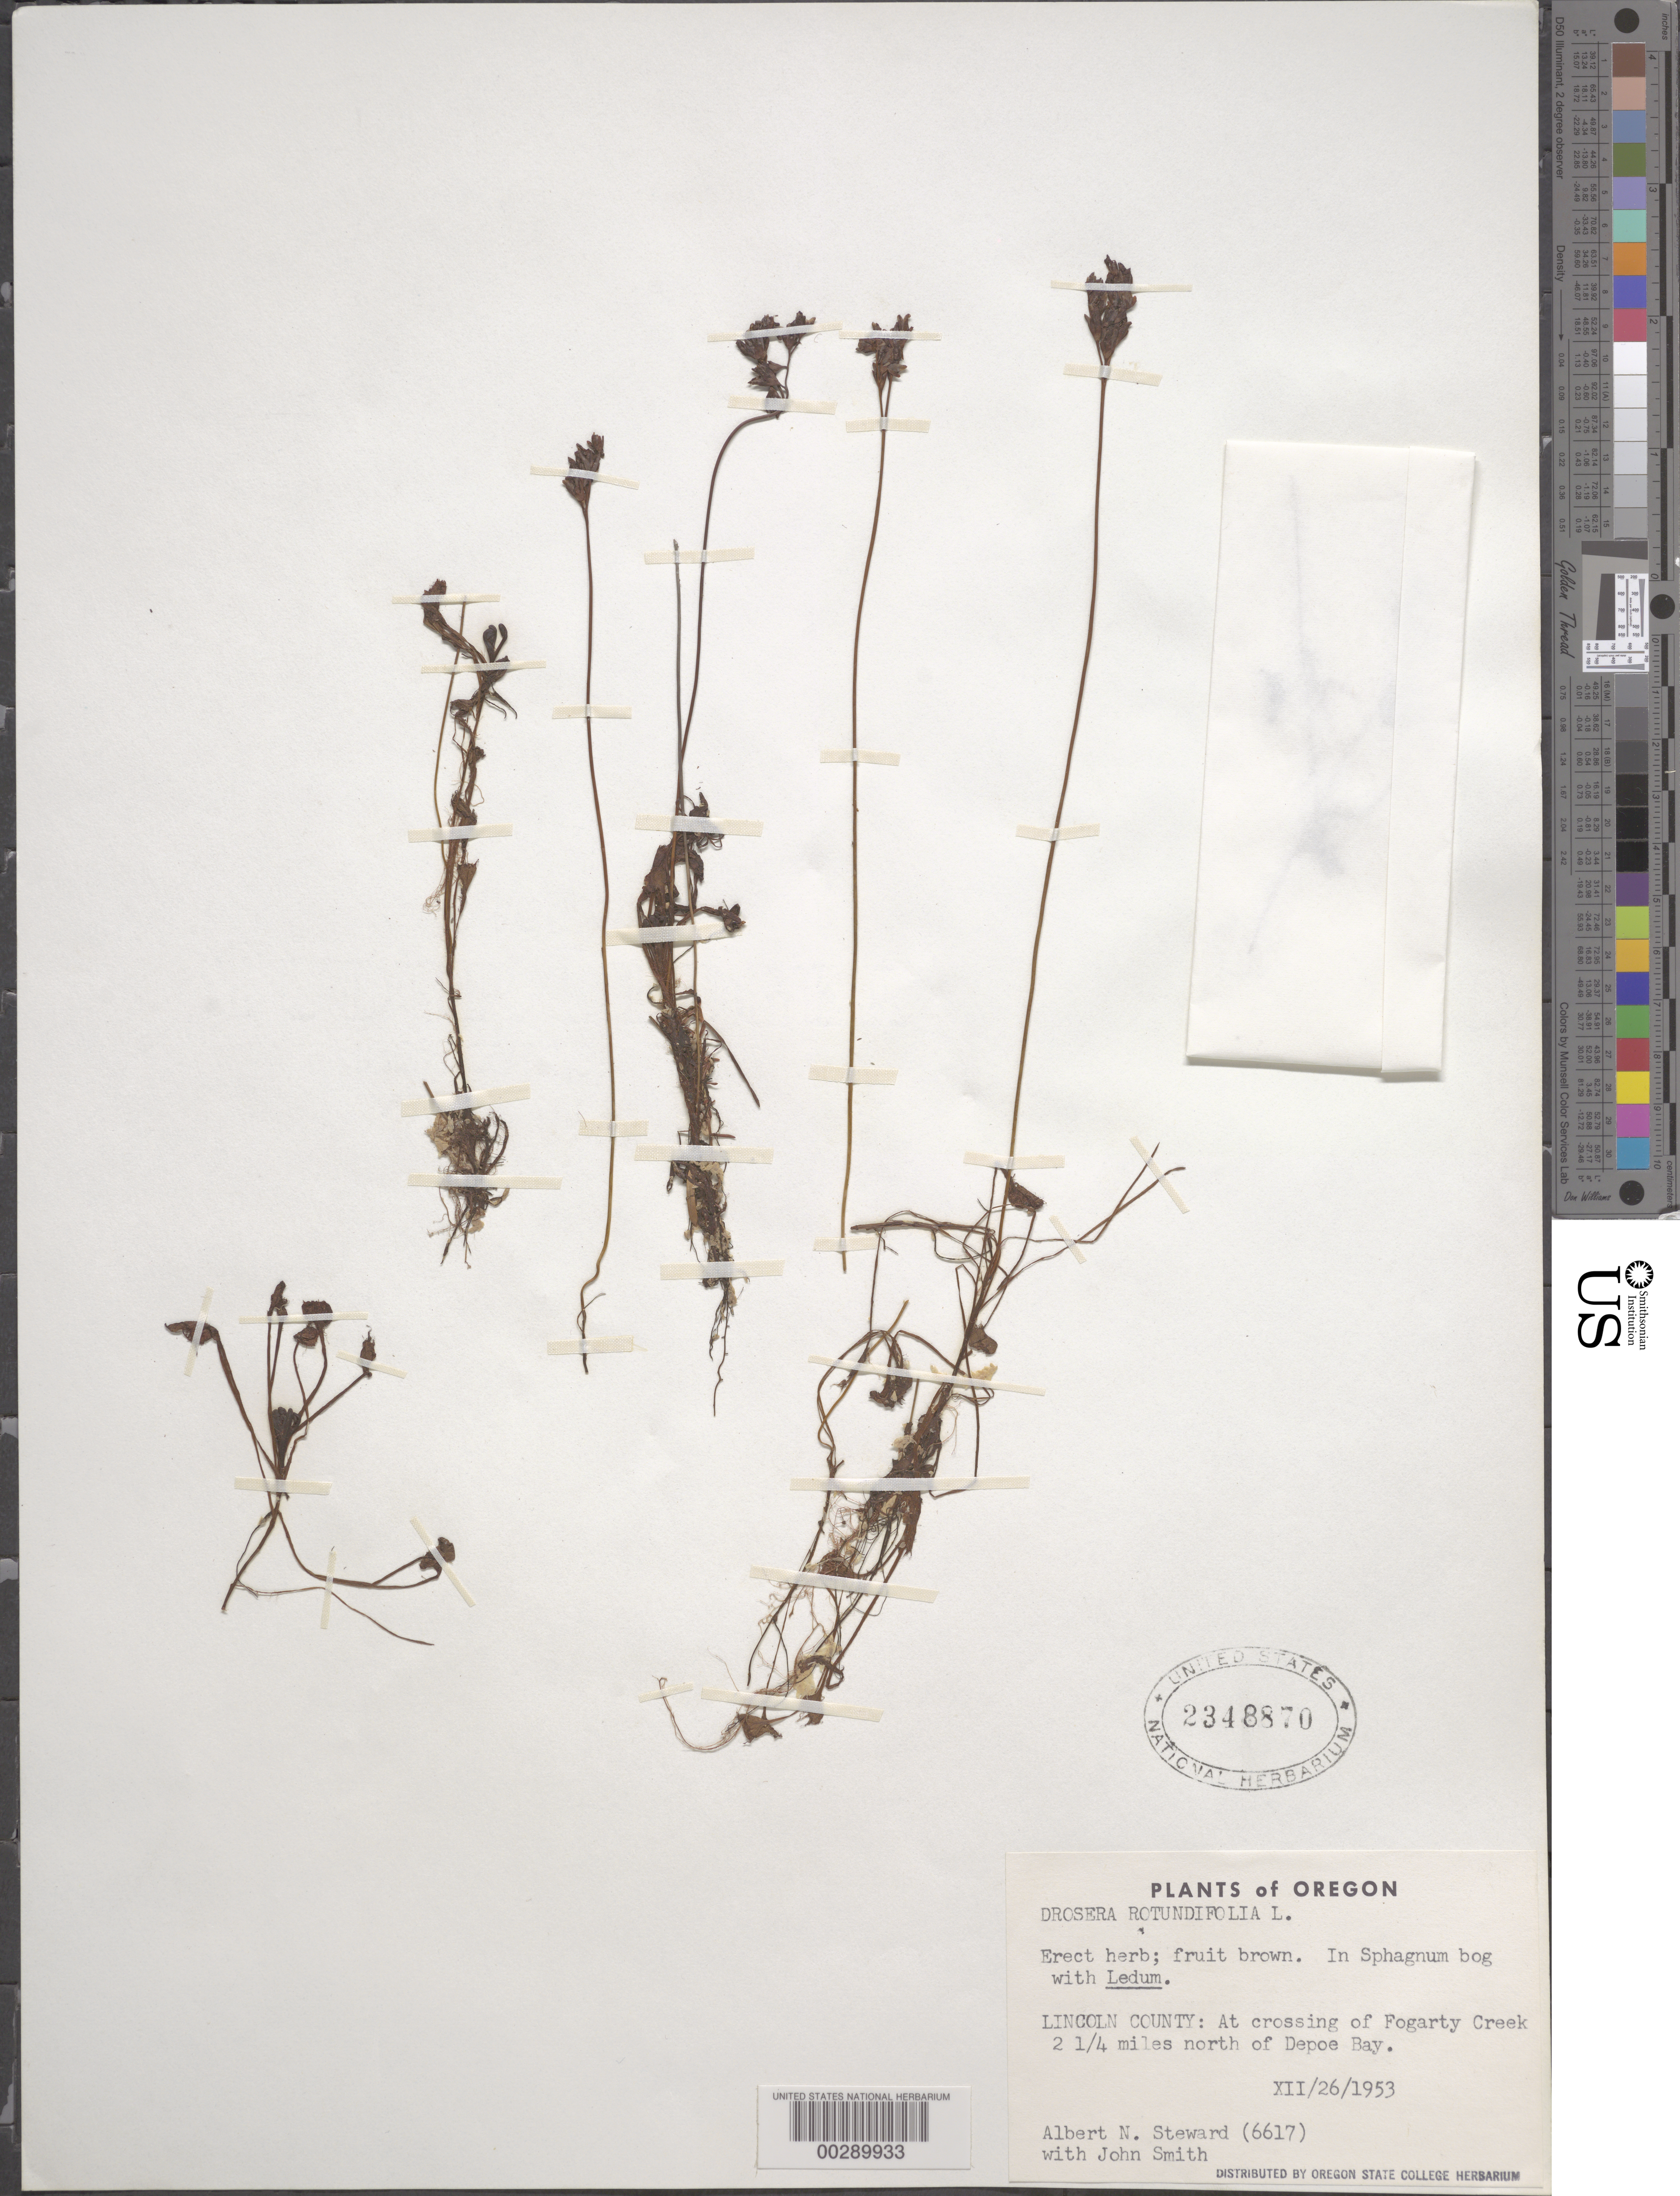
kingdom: Plantae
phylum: Tracheophyta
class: Magnoliopsida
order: Caryophyllales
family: Droseraceae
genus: Drosera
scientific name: Drosera rotundifolia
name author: L.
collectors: A. N. Steward & J. Smith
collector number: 6617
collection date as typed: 26 Dec 1953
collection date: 1953-12-26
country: United States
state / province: Oregon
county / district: Lincoln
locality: At crossing of fogarty creek, 2.25 mi n of depoe bay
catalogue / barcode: US 2348870